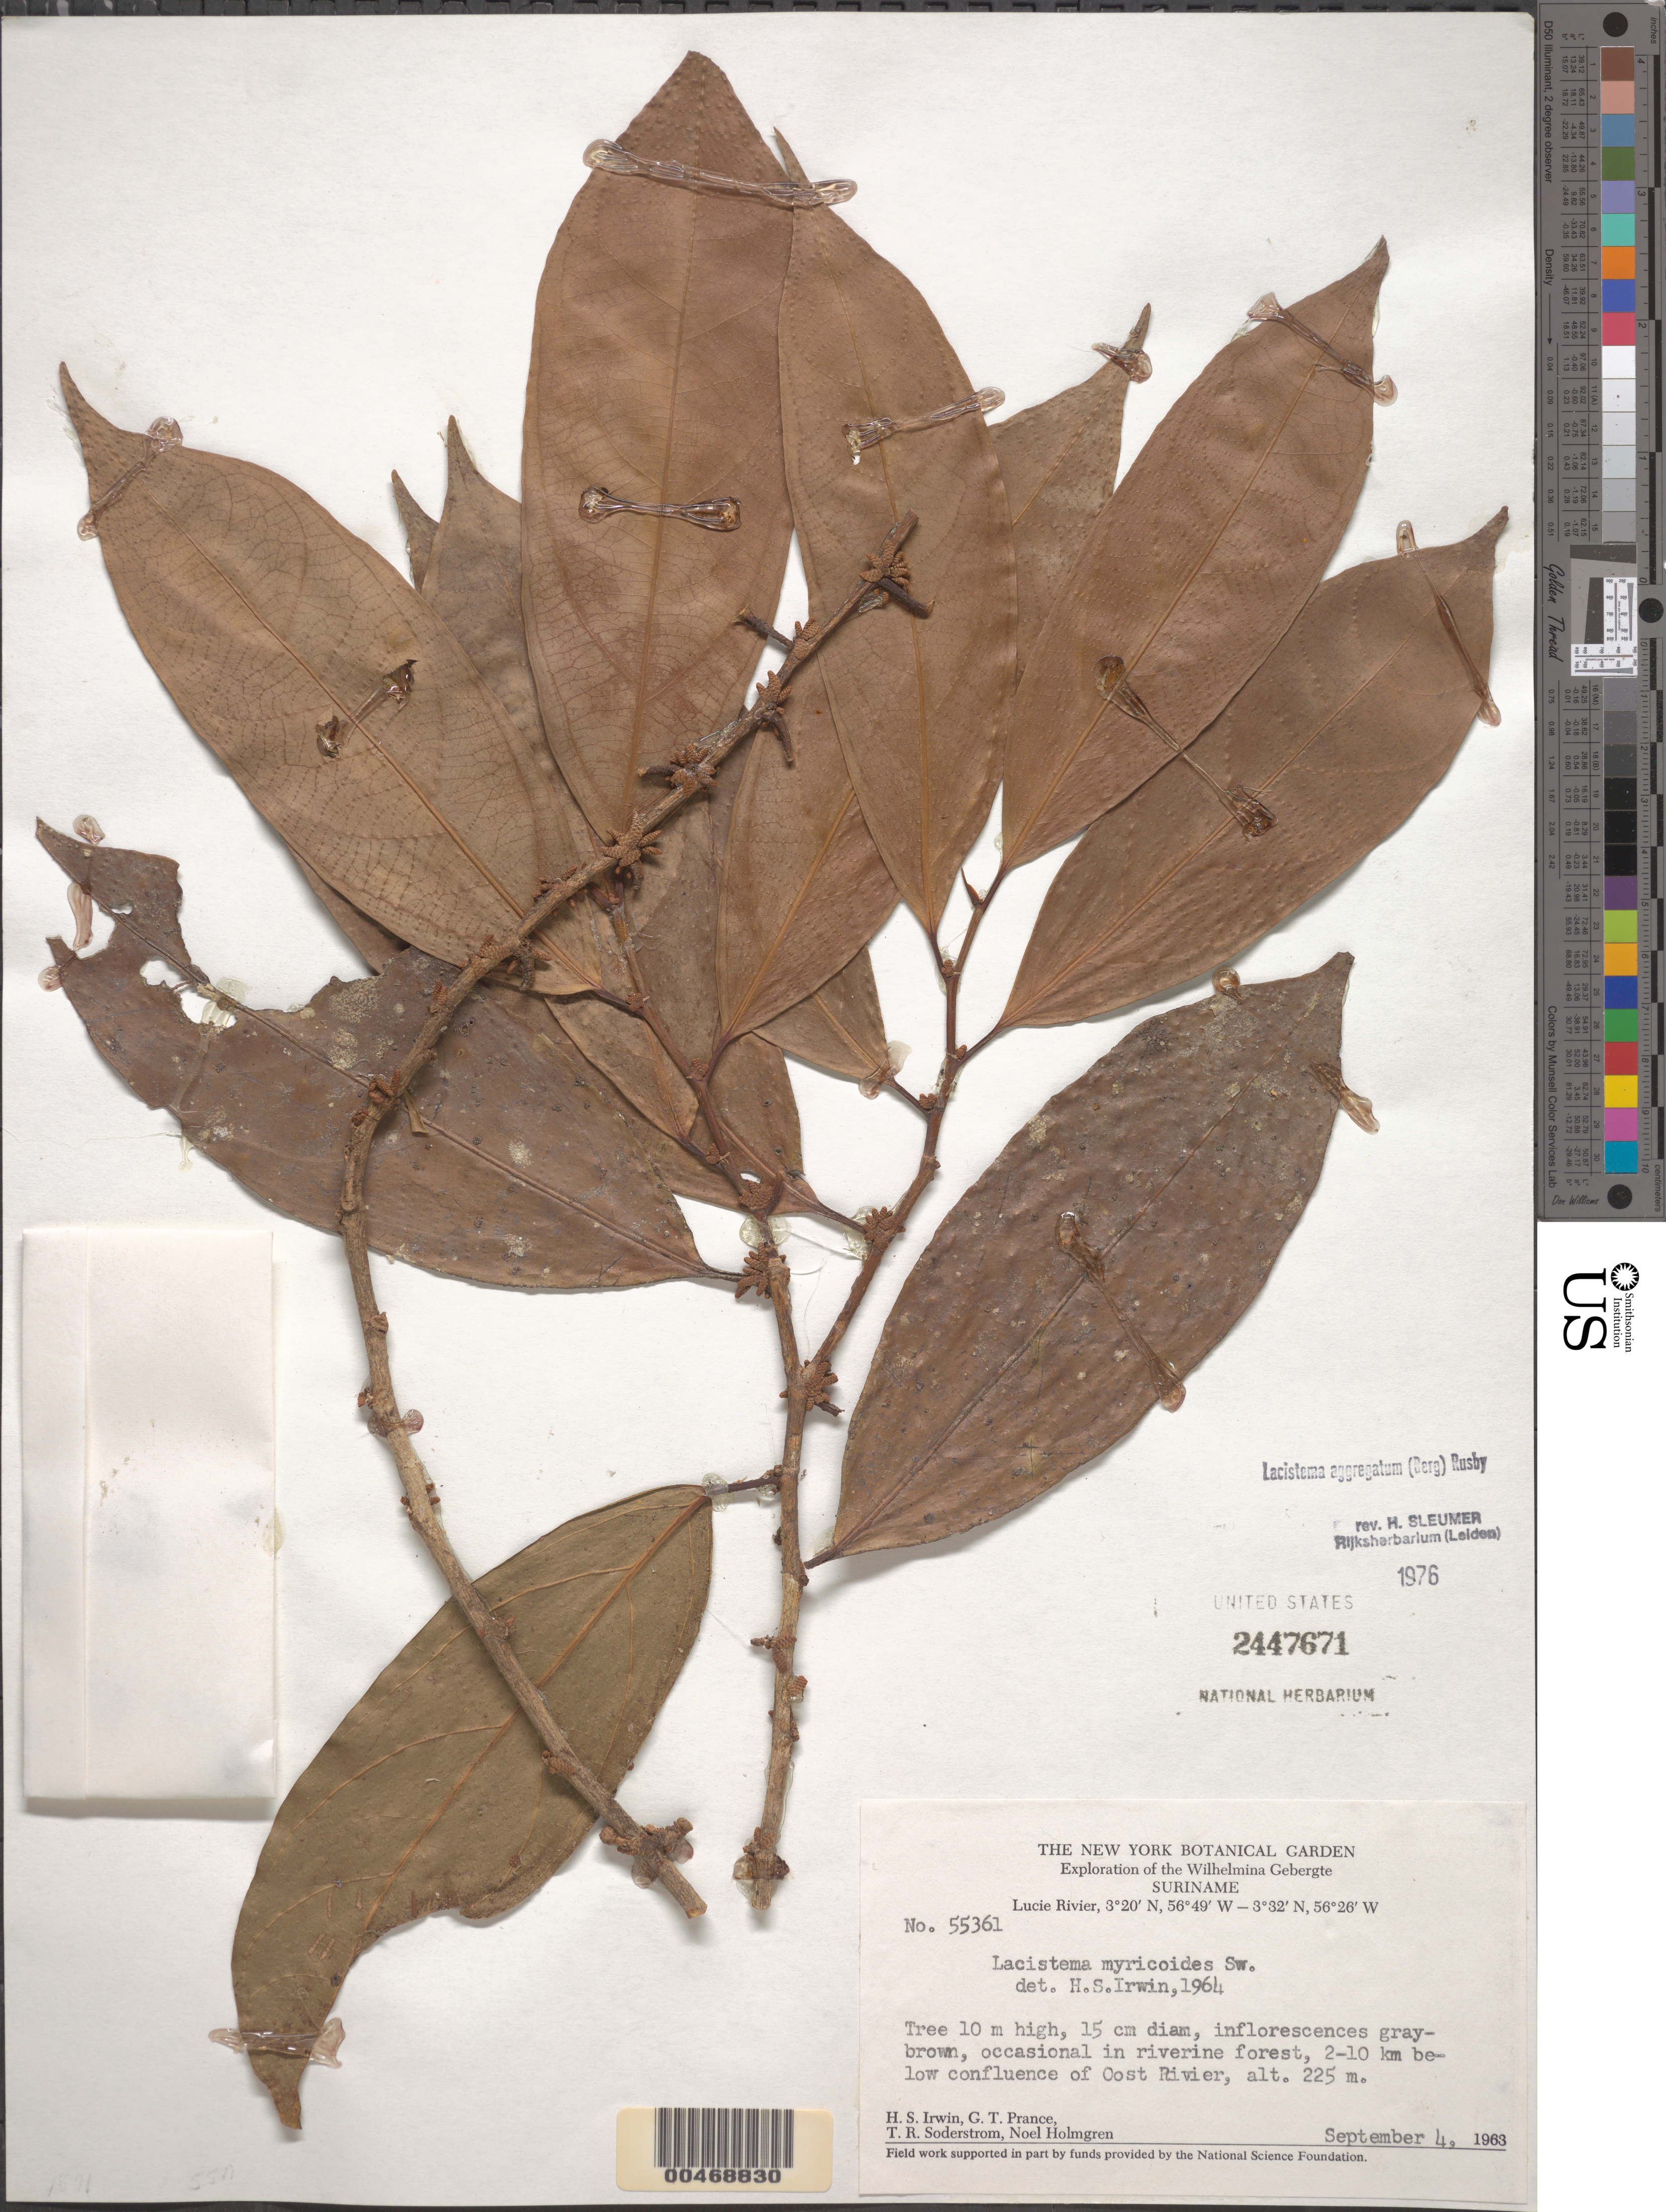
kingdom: Plantae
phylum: Tracheophyta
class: Magnoliopsida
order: Malpighiales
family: Lacistemataceae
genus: Lacistema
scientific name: Lacistema aggregatum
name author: (P.J. Bergius) Rusby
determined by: Sleumer, H. O.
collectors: H. Irwin, G. T. Prance, T. R. Soderstrom & N. H. Holmgren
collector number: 55361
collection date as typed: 4-Sep-63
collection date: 1963-09-04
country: Suriname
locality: Lucie R., 2-10 km below confl. with Oost R., Wilhelmina Gebergte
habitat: Riverine forest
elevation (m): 225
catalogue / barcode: US 2447671